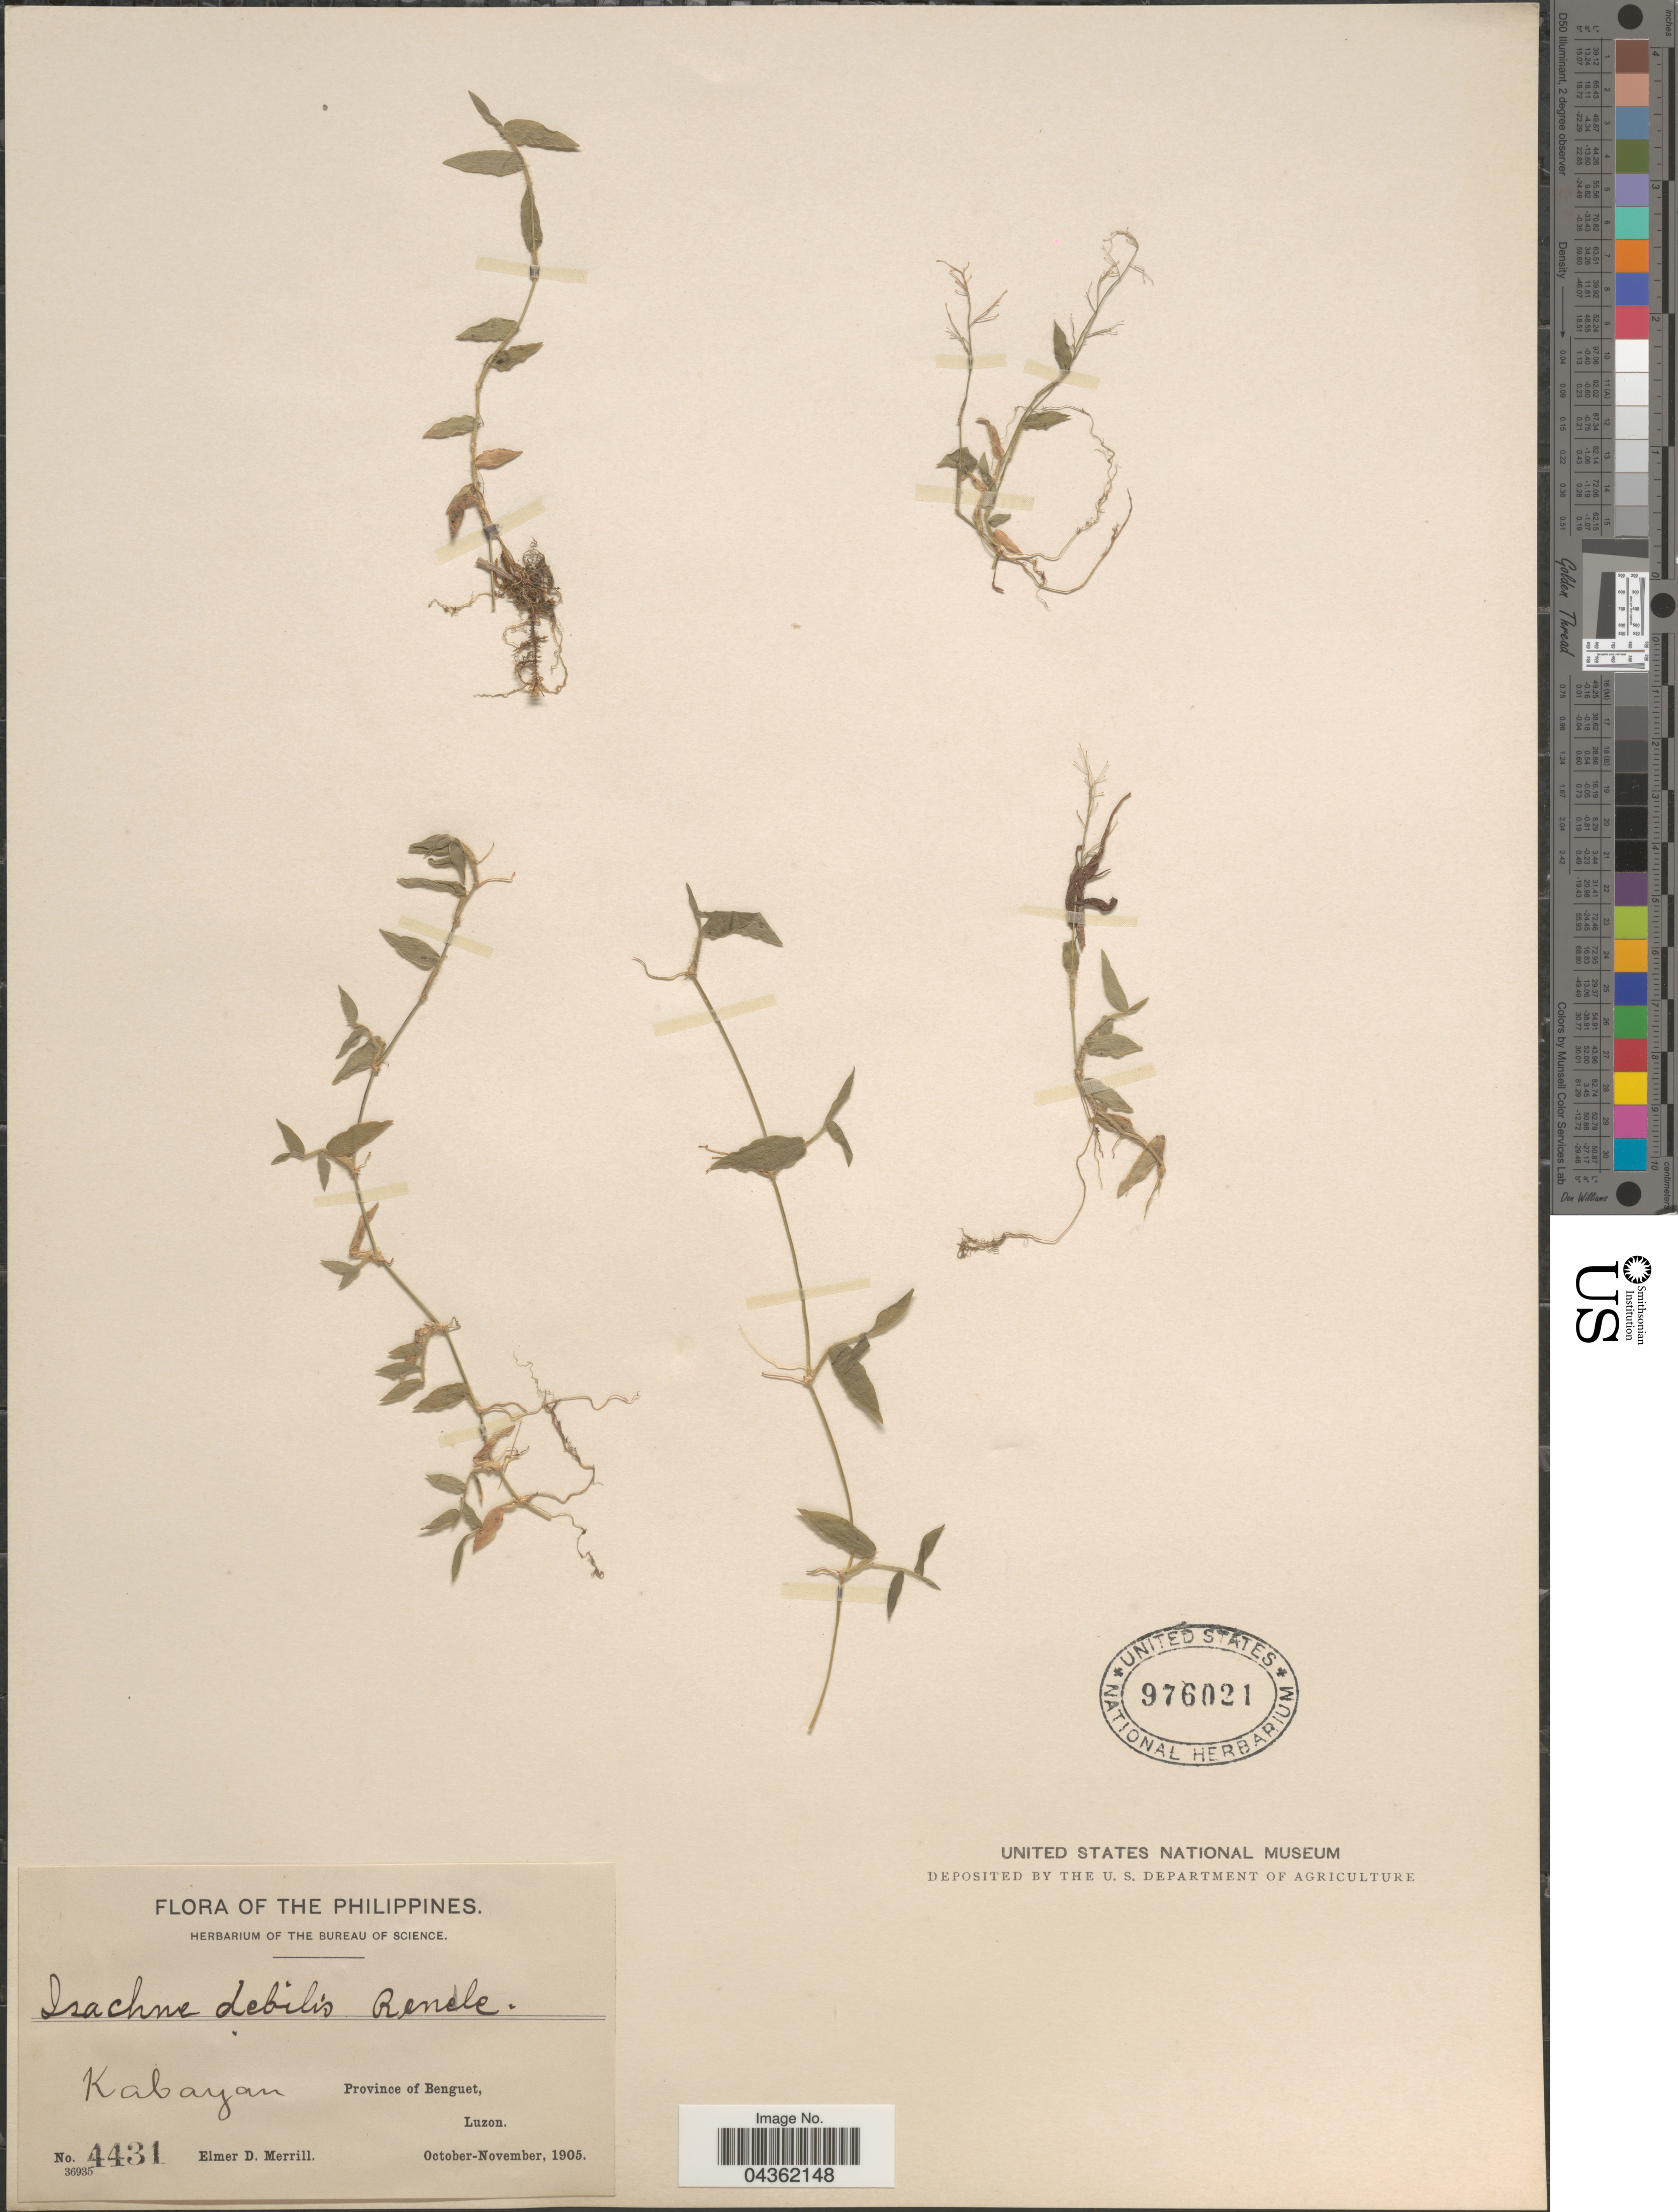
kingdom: Plantae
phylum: Tracheophyta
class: Liliopsida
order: Poales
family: Poaceae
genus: Isachne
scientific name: Isachne myosotis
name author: Nees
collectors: E. D. Merrill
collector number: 4431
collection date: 1905-10/1905-11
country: Philippines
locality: Kabayan. Province of Benguet, Luzon.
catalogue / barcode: US 976021